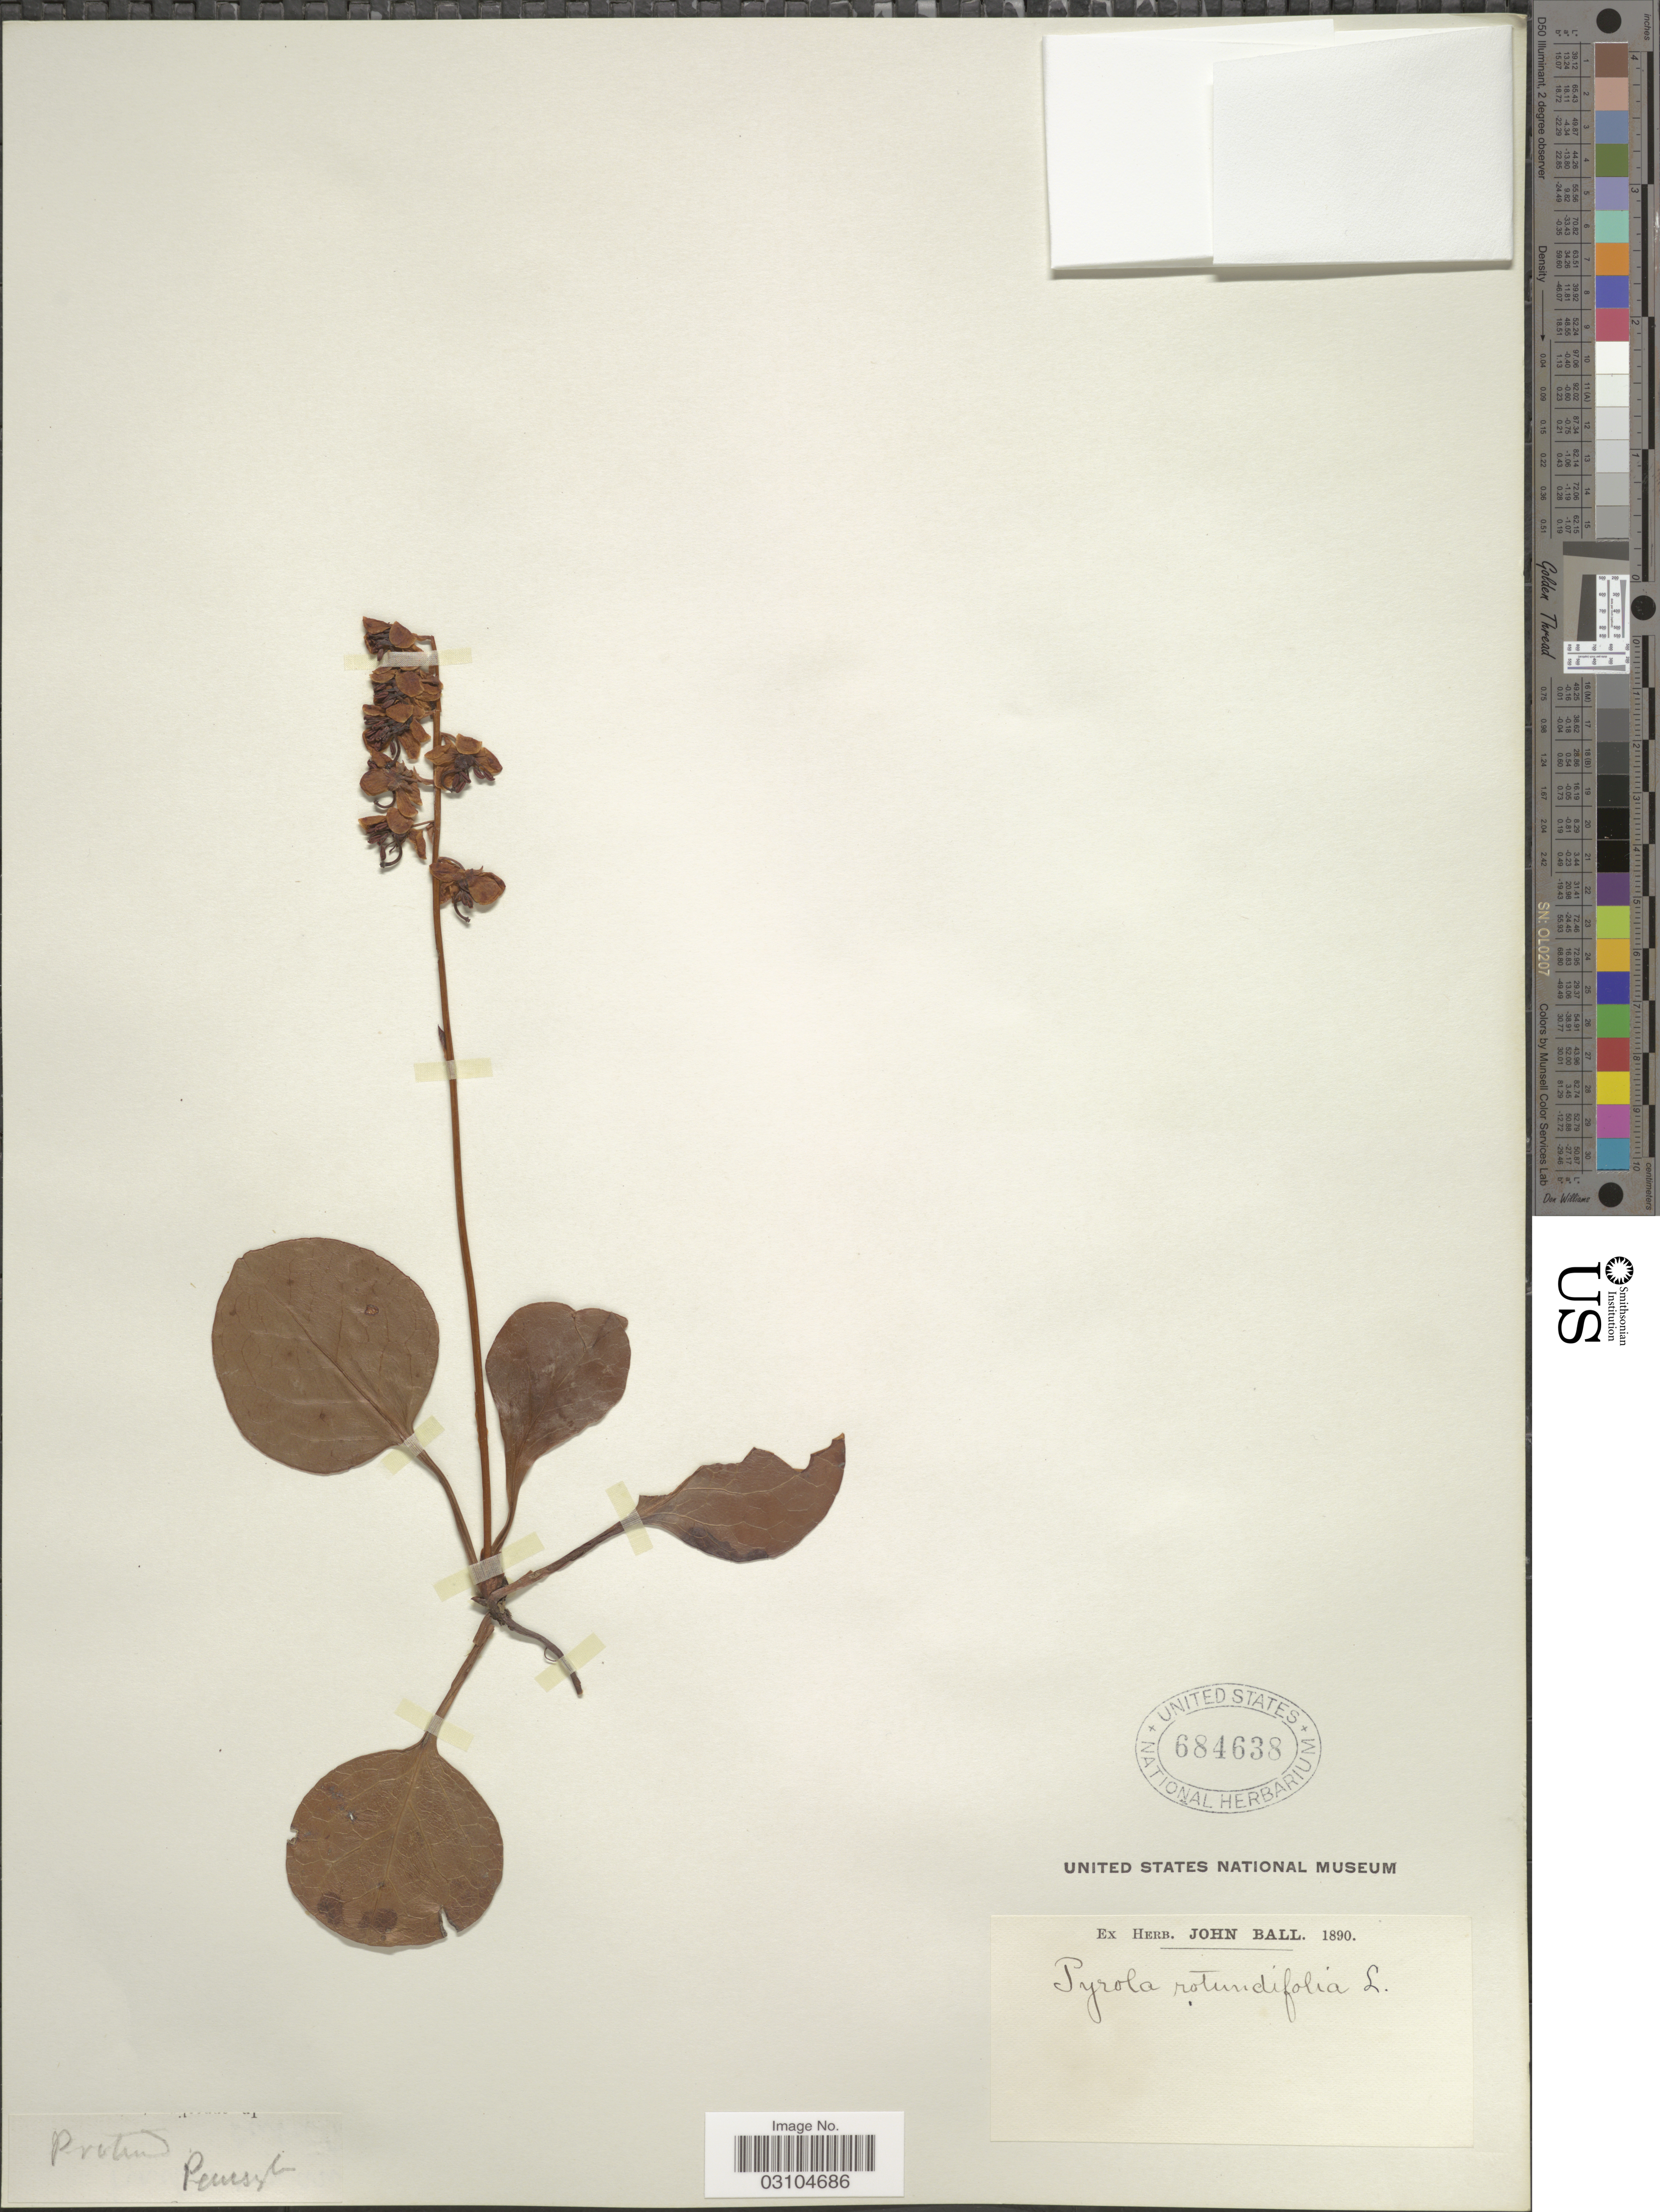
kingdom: Plantae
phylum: Tracheophyta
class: Magnoliopsida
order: Ericales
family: Ericaceae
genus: Pyrola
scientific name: Pyrola rotundifolia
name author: L.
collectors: ex herb. John Ball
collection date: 1890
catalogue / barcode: US 684638